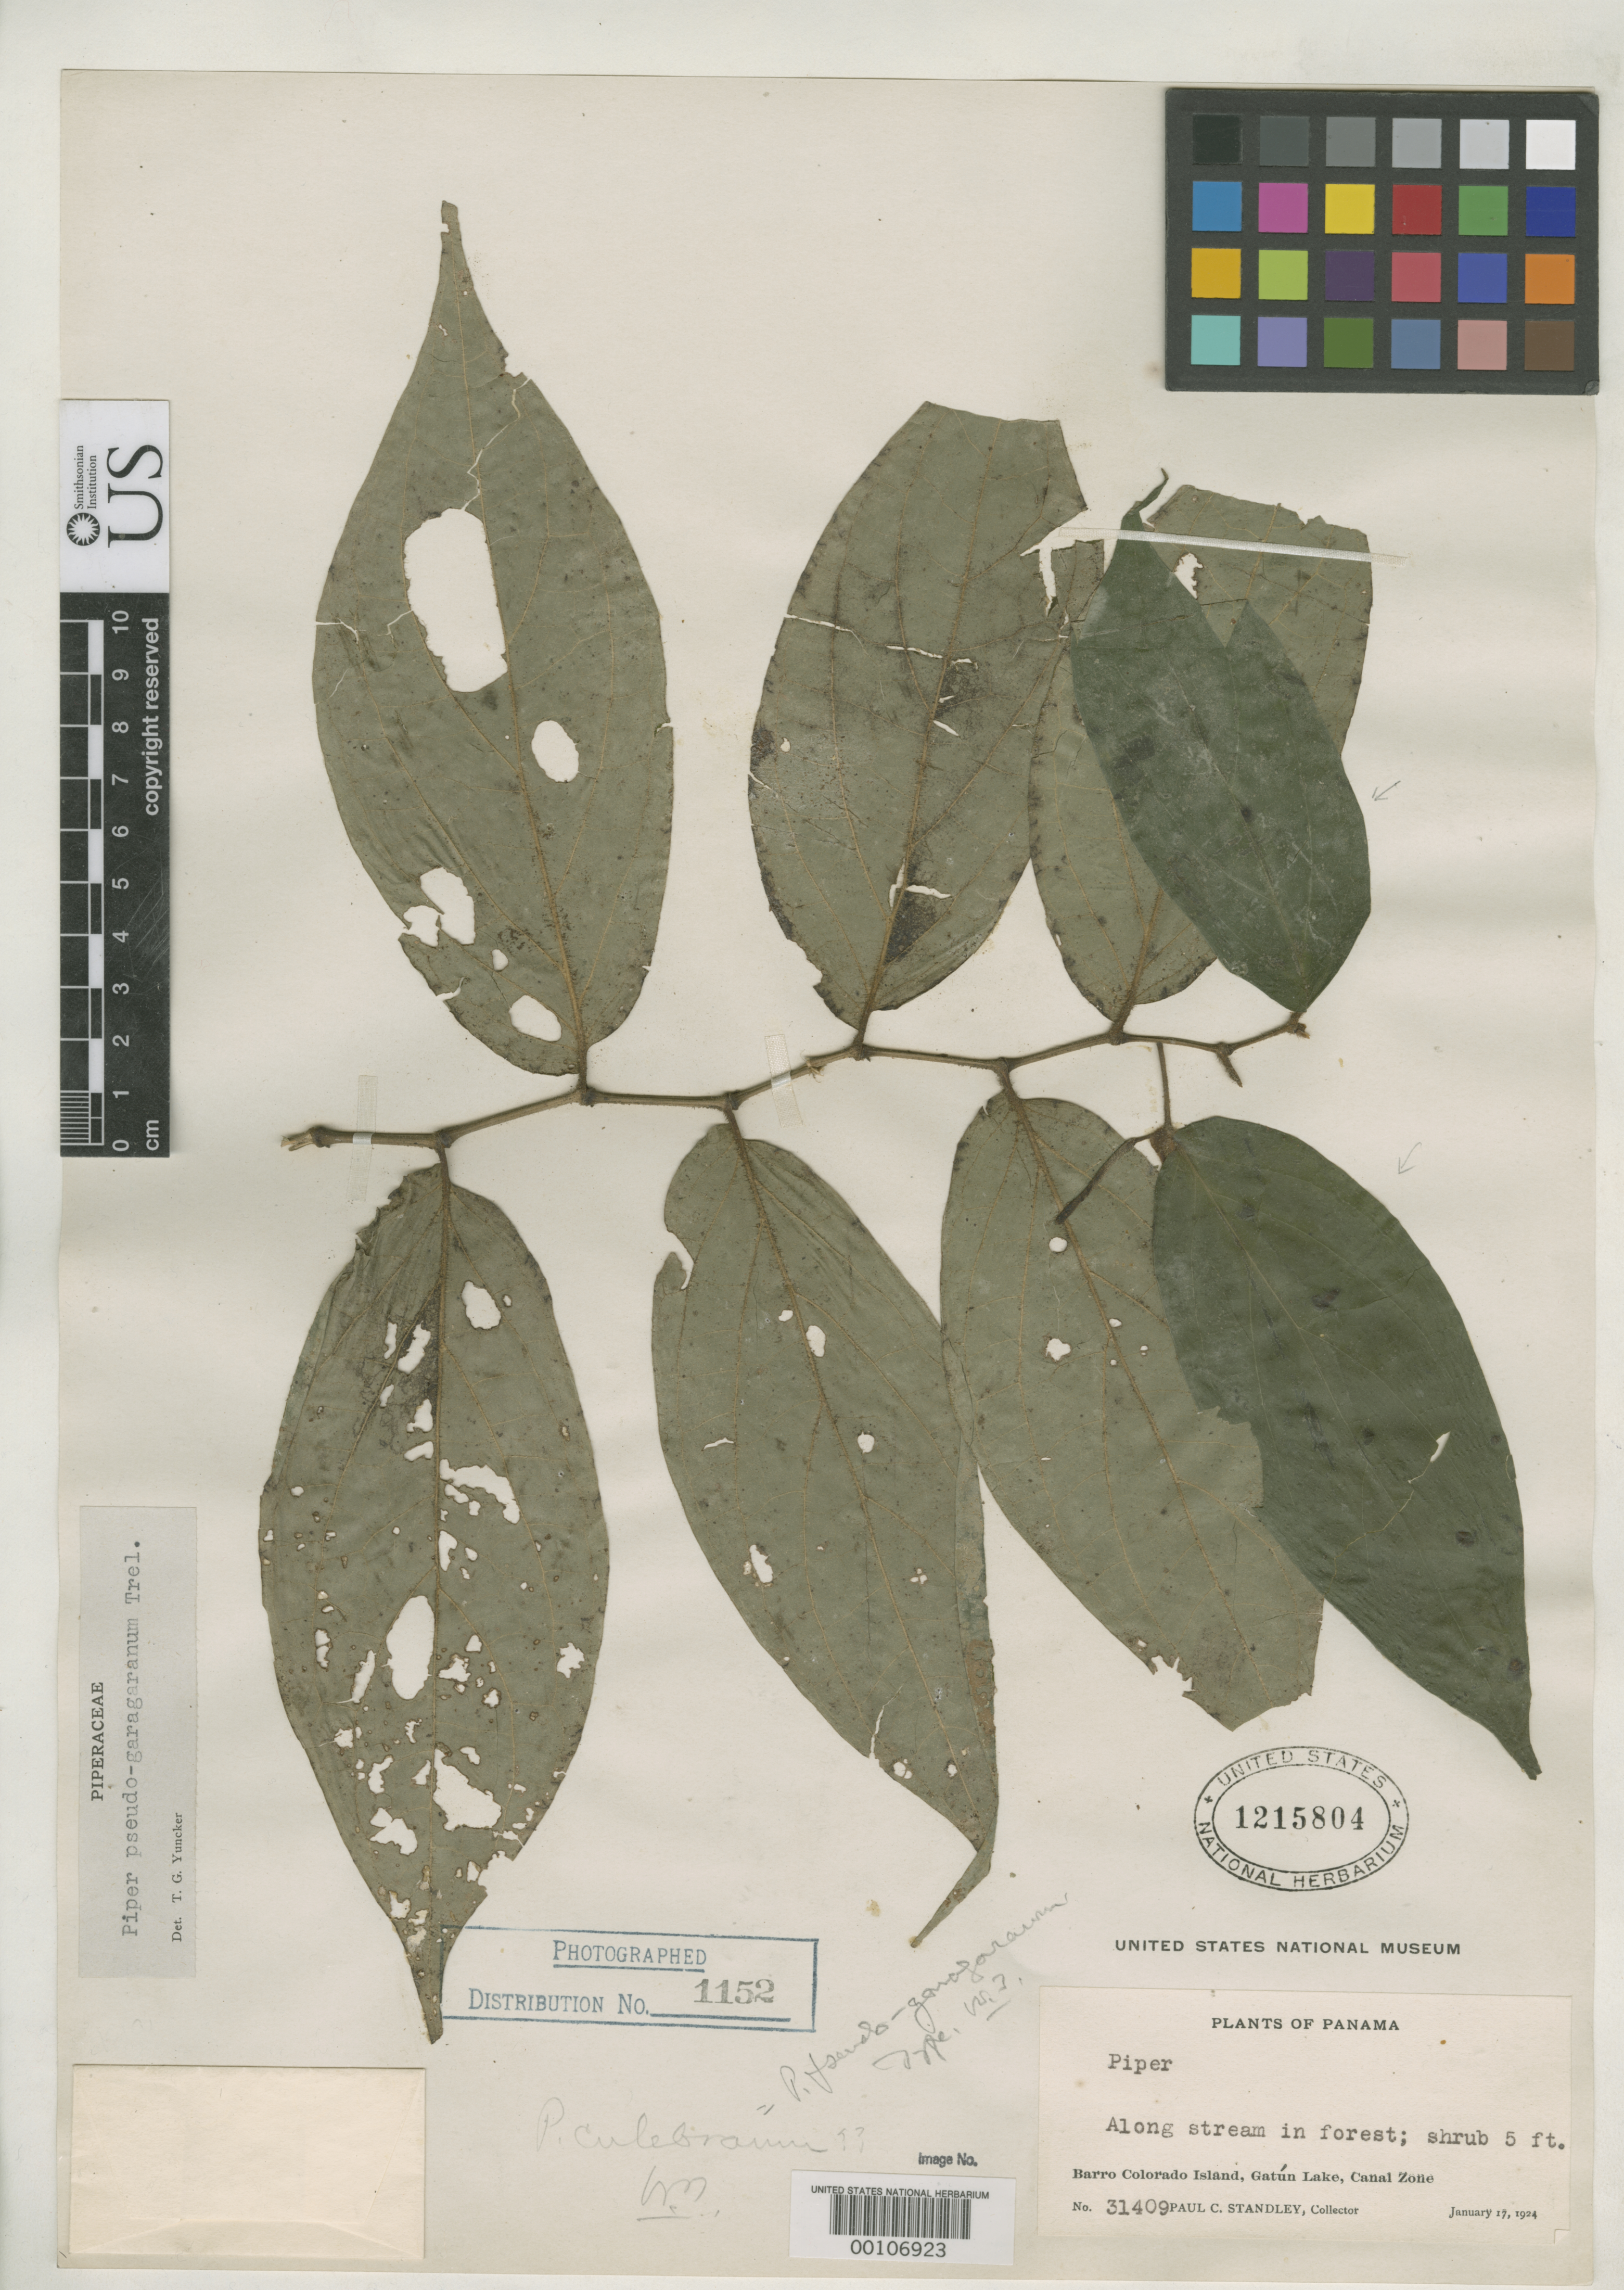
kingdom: Plantae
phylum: Tracheophyta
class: Magnoliopsida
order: Piperales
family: Piperaceae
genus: Piper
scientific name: Piper pseudogaragaranum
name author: Trel.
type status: Holotype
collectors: P. C. Standley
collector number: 31409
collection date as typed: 17 Jan 1924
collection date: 1924-01-17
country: Panama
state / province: Panamá Oeste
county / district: Canal Zone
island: Barro Colorado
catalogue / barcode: US 1215804